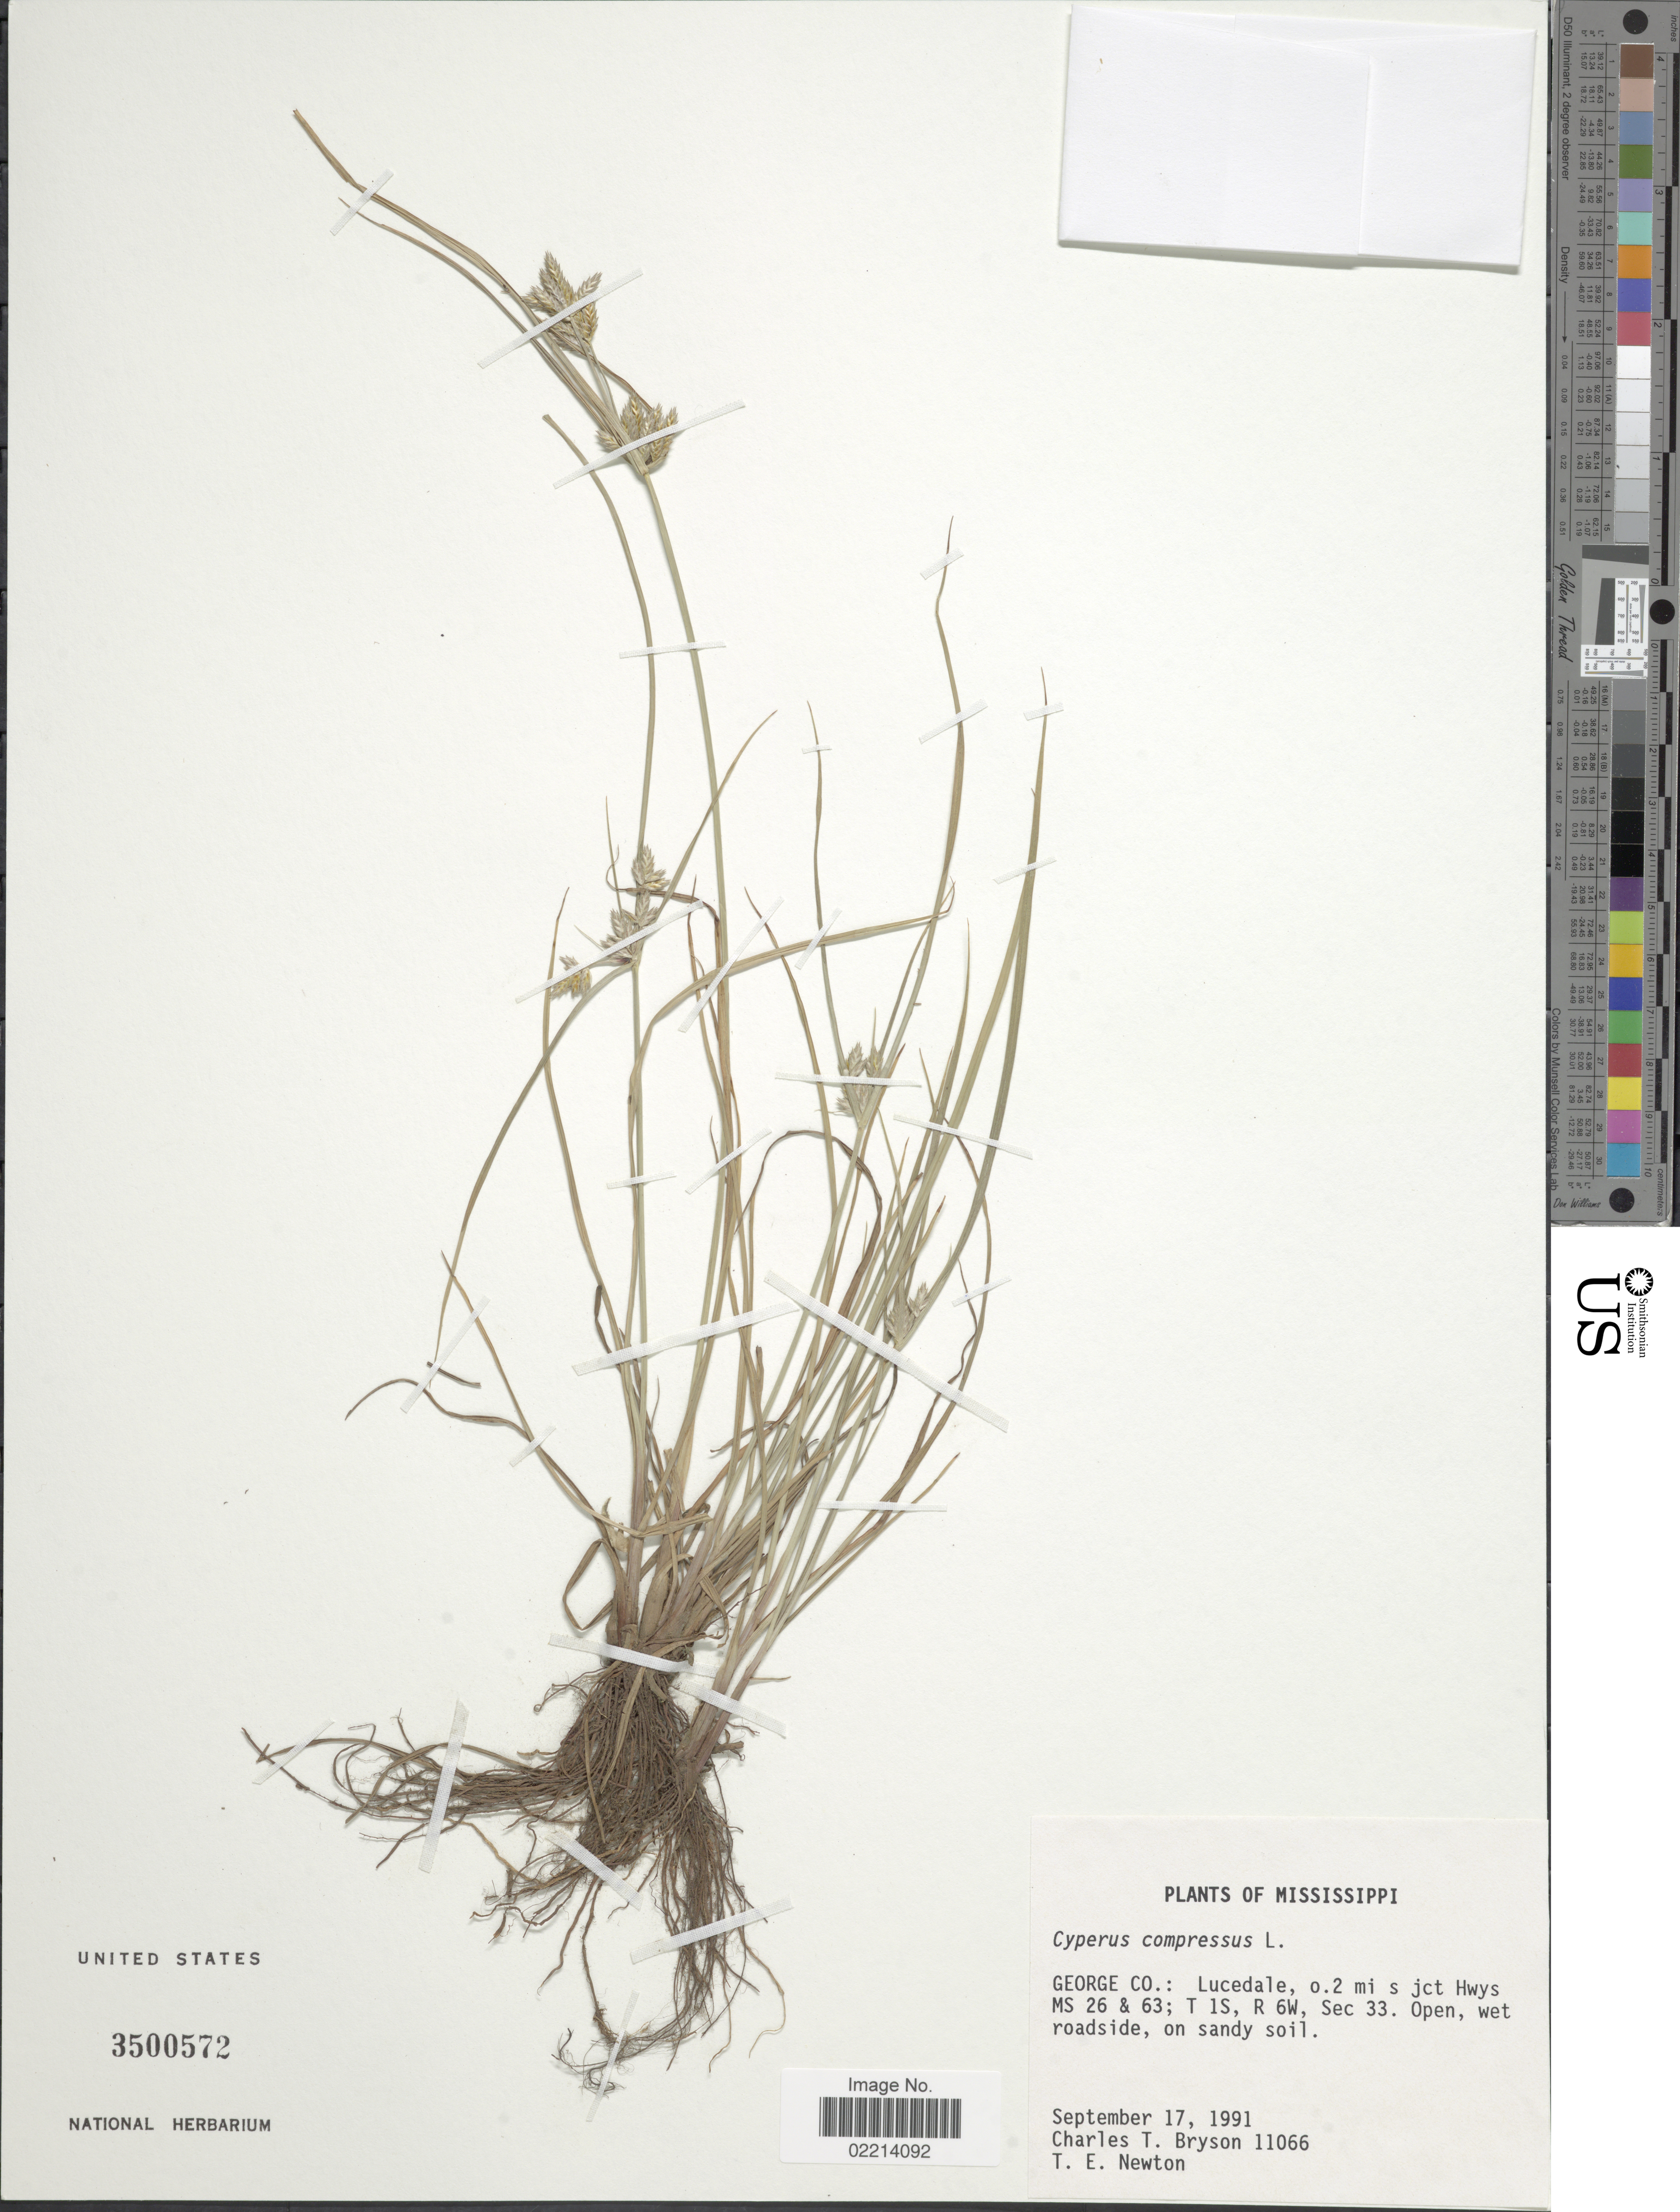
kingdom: Plantae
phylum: Tracheophyta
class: Liliopsida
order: Poales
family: Cyperaceae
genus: Cyperus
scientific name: Cyperus compressus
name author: L.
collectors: C. Bryson & T. Newton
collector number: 11066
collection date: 1991-09-17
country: United States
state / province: Mississippi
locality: George Co.: Lucedale, 0.2 mi s jct Hwys MS 26 & 63; T 1S, R6W, Sec. 33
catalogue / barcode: US 3500572